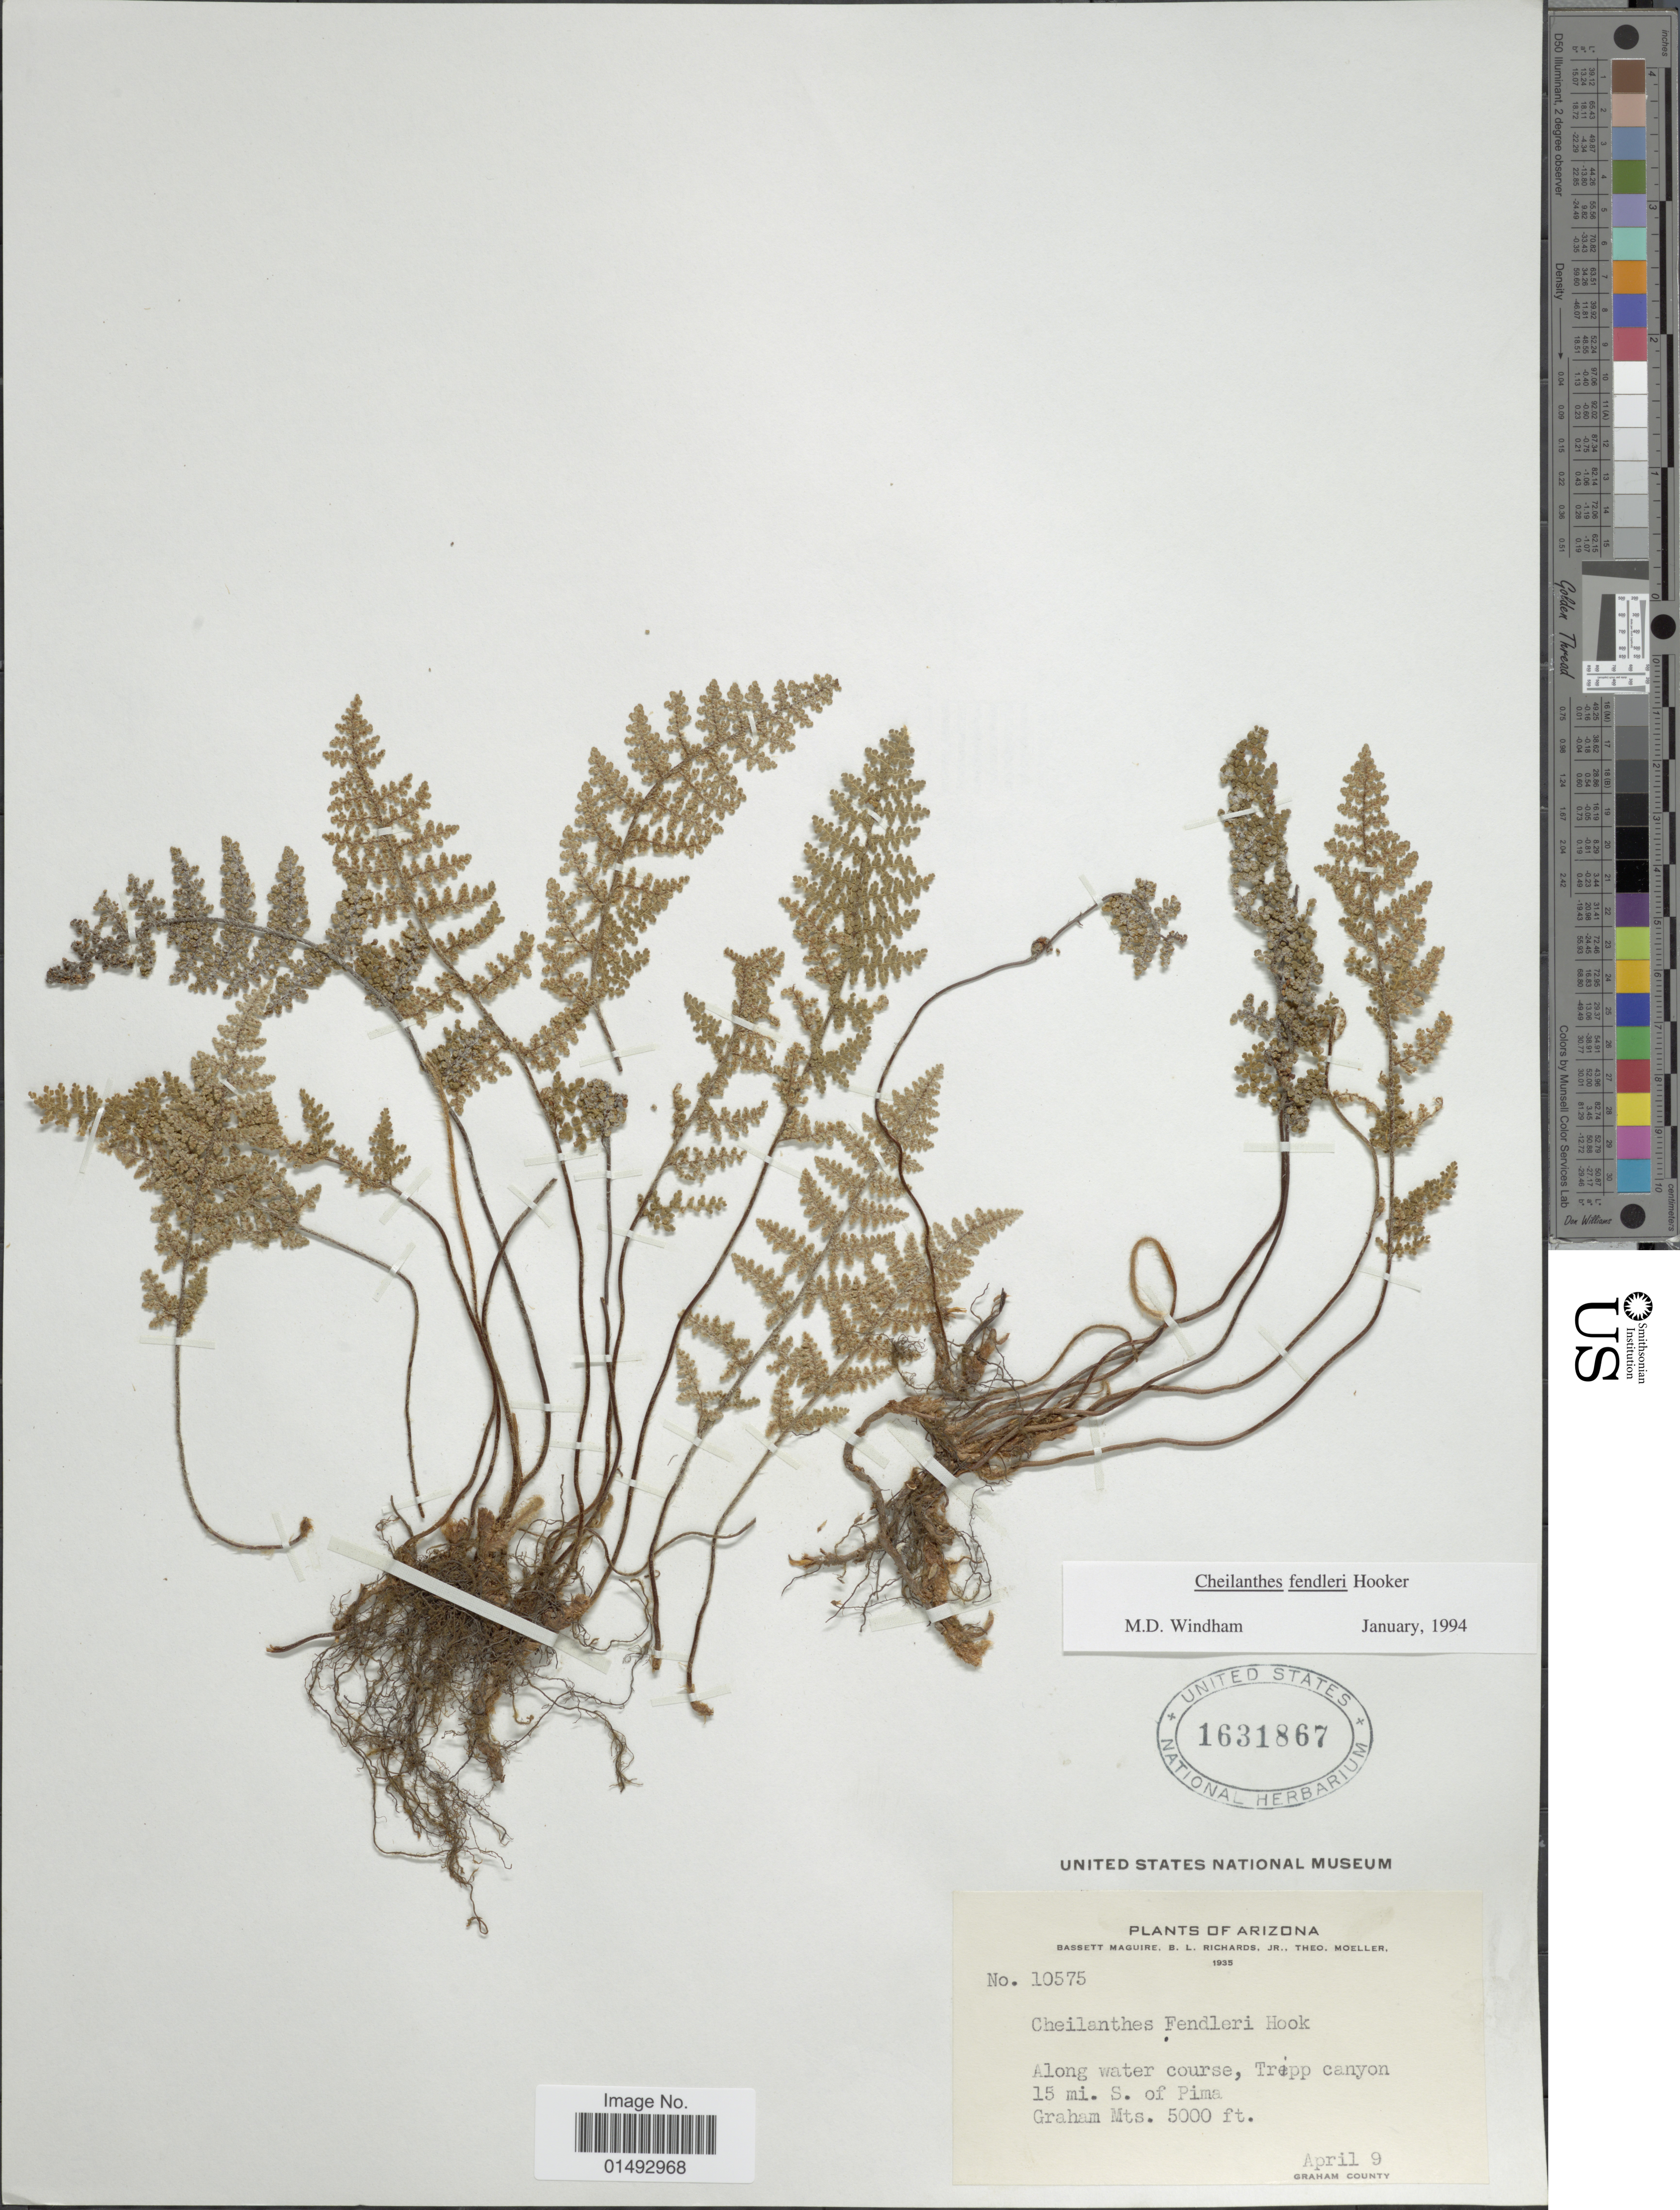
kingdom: Plantae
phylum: Tracheophyta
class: Polypodiopsida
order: Polypodiales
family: Pteridaceae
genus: Myriopteris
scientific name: Myriopteris fendleri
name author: (Hook.) E. Fourn.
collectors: B. Maguire, B. Richards & T. Moeller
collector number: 10575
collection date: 1935-04-09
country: United States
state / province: Arizona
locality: Along water course, Tripp canyon, 15 mi. S. of Pima, Graham Mts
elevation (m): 1524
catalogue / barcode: US 1631867